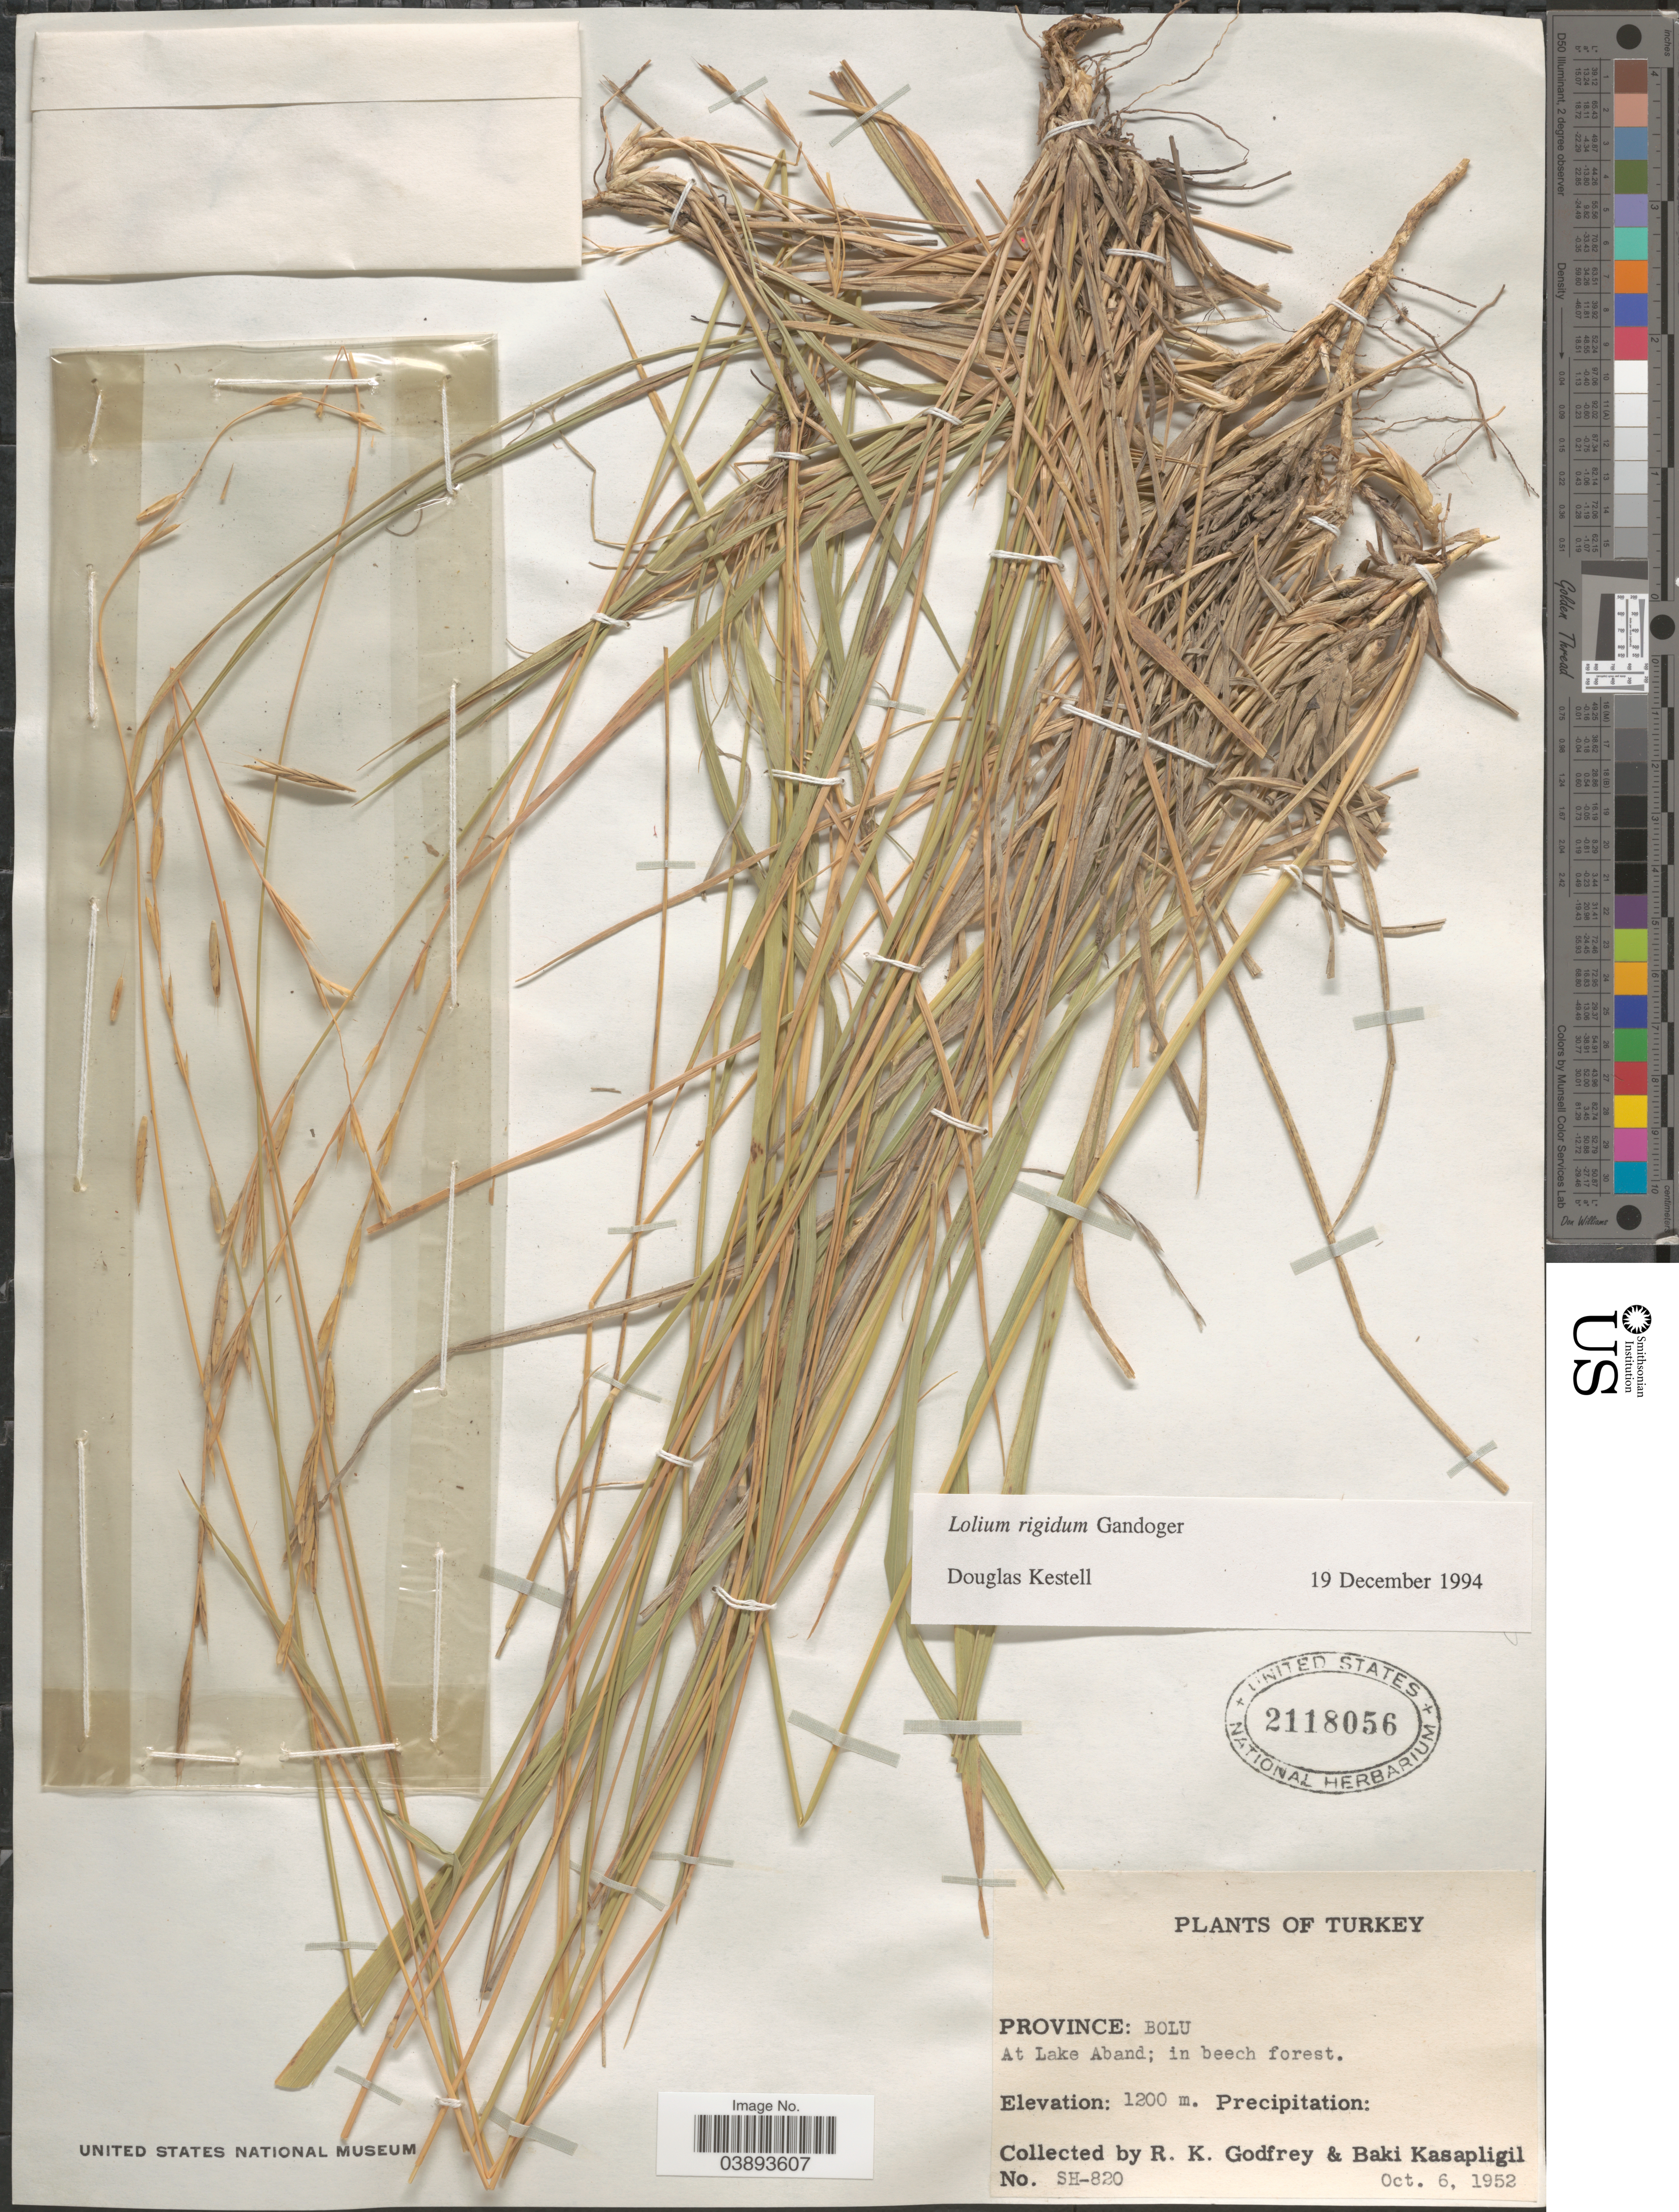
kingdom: Plantae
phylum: Tracheophyta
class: Liliopsida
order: Poales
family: Poaceae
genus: Lolium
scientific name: Lolium rigidum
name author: Gaudin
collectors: R. K. Godfrey & B. Kasapligil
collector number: SH-820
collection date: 1952-10-06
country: Turkey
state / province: Bolu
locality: At Lake Aband; in beech forest.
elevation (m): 1200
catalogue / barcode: US 2118056